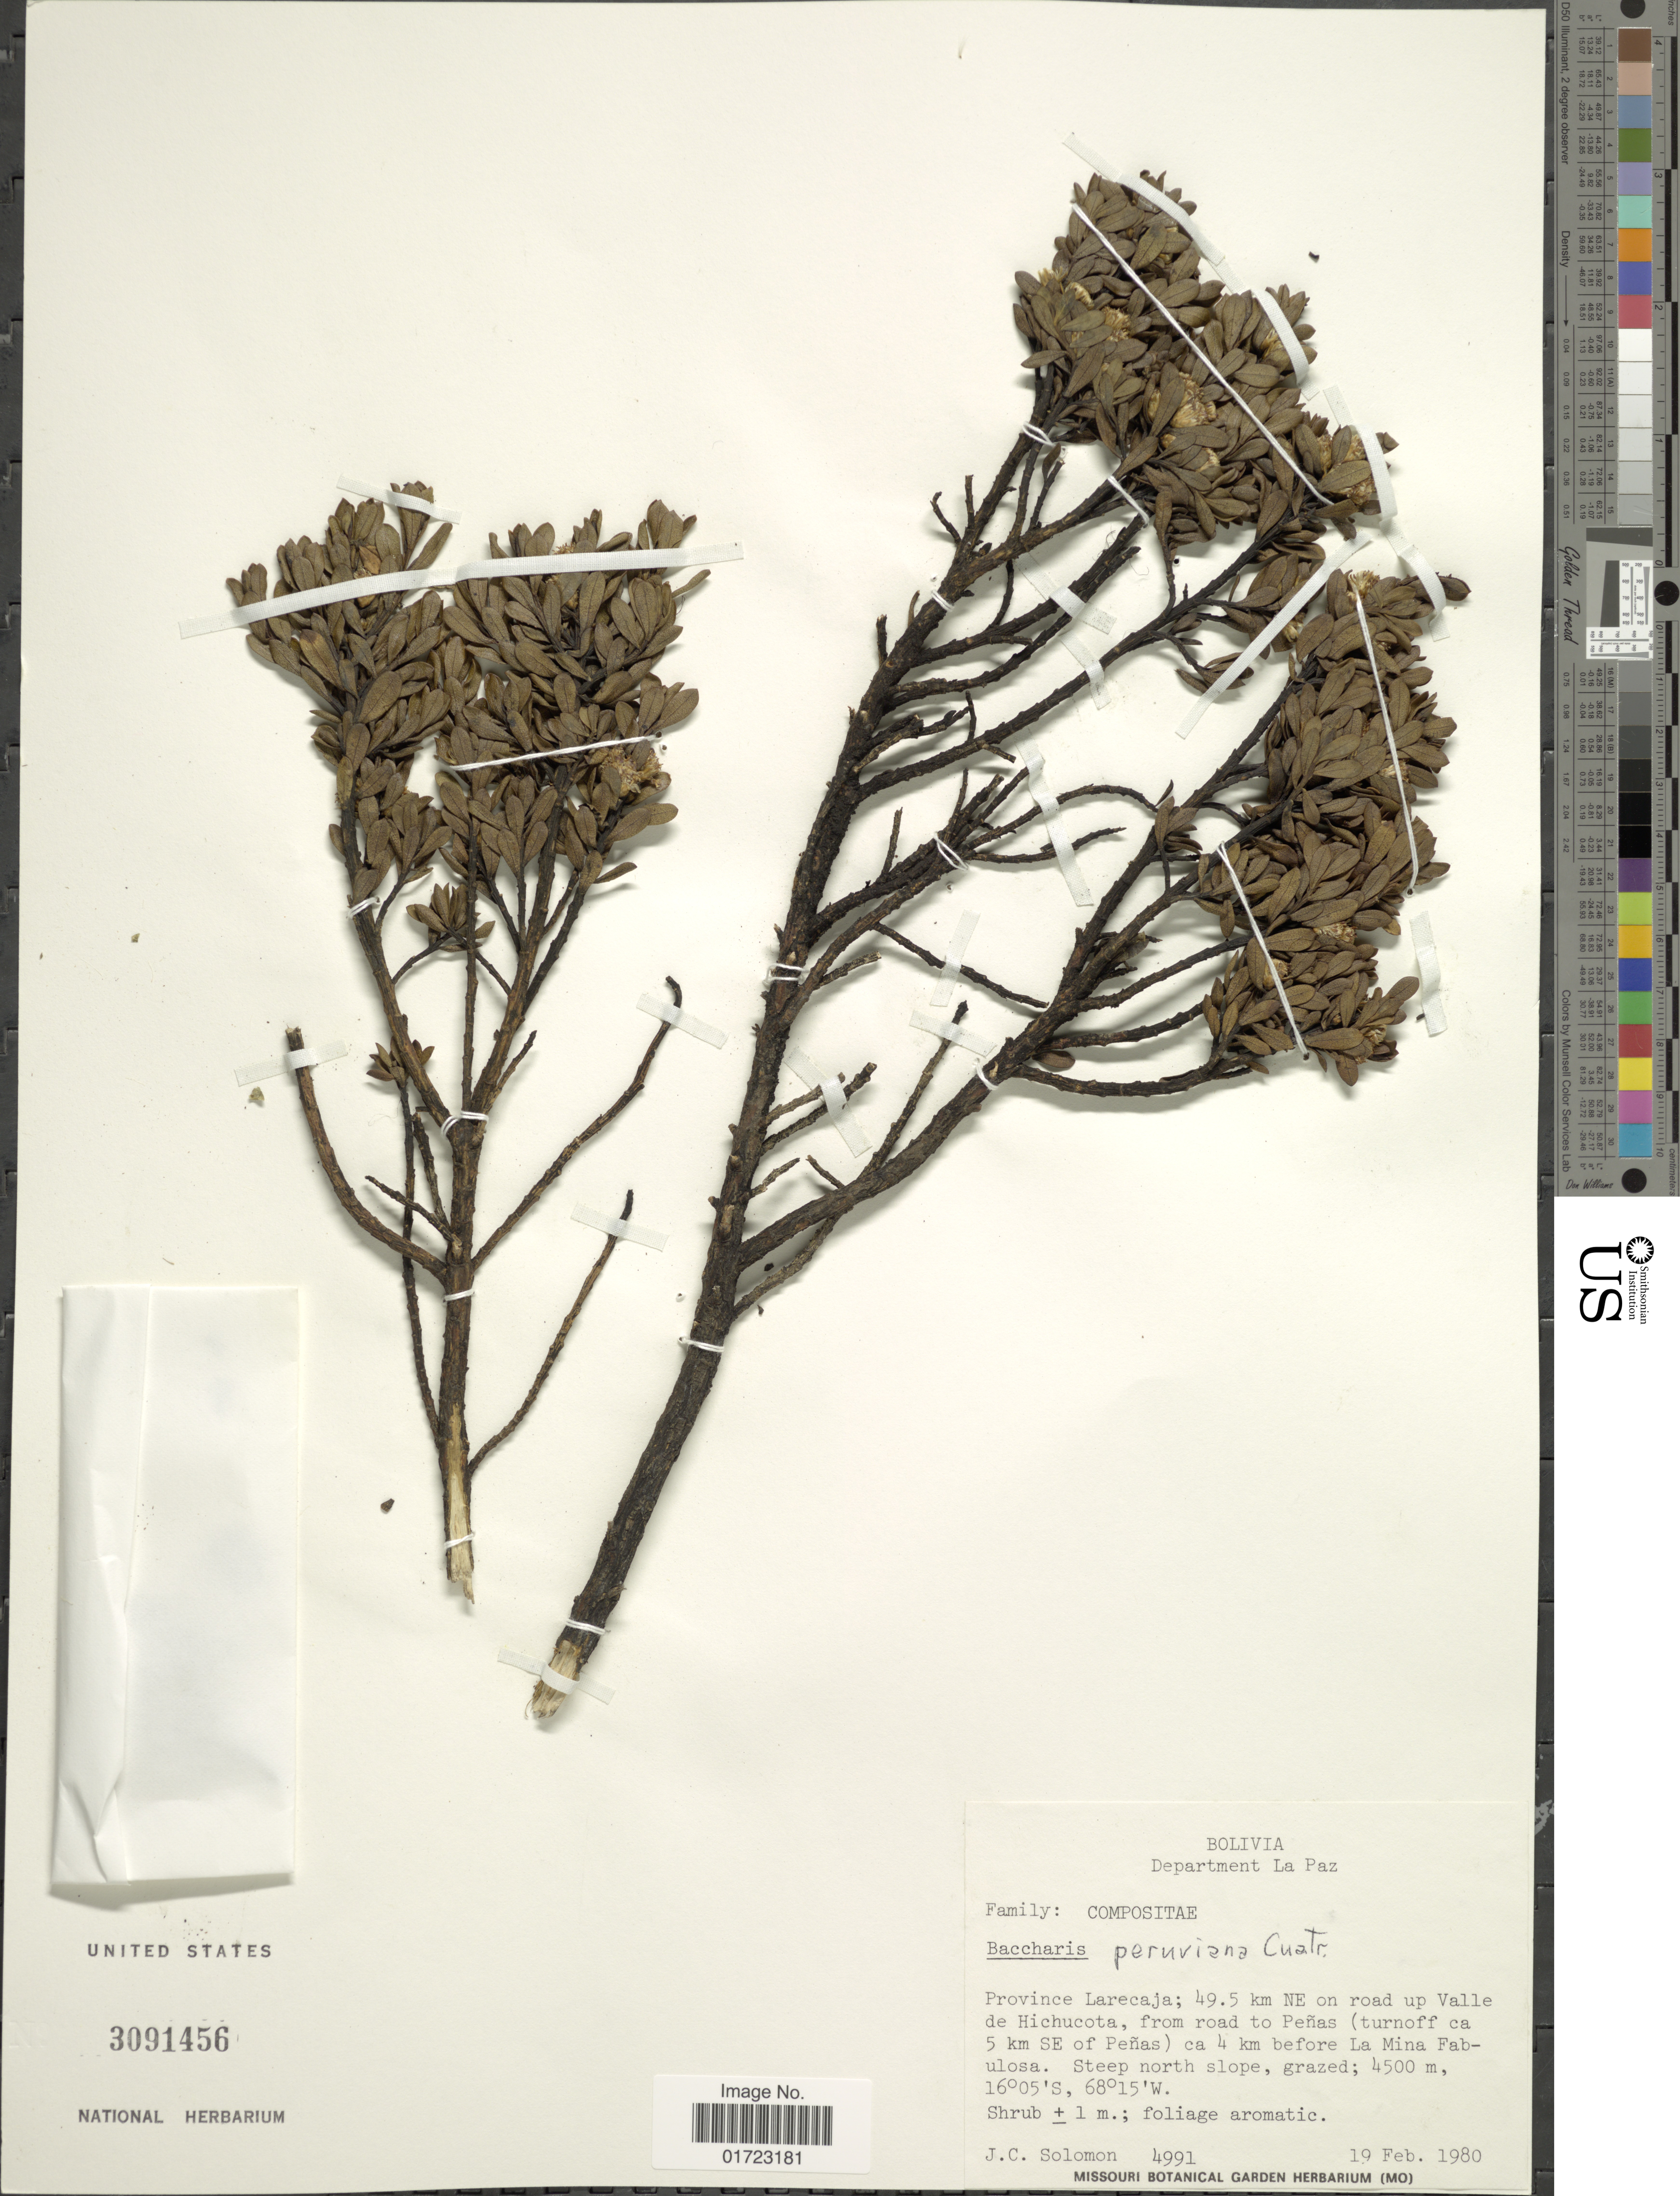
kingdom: Plantae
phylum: Tracheophyta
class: Magnoliopsida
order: Asterales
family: Asteraceae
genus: Baccharis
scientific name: Baccharis peruviana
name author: Cuatrec.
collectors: J. C. Solomon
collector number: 4991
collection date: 1980-02-19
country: Bolivia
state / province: La Paz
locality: Province Larecaja; 49.5 km NE on road up valle de Hichucota, from road to penas (turnoff ca. 5 km SE of Penas) ca 4 km before La Mina Fabulosa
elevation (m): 4500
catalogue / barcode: US 3091456